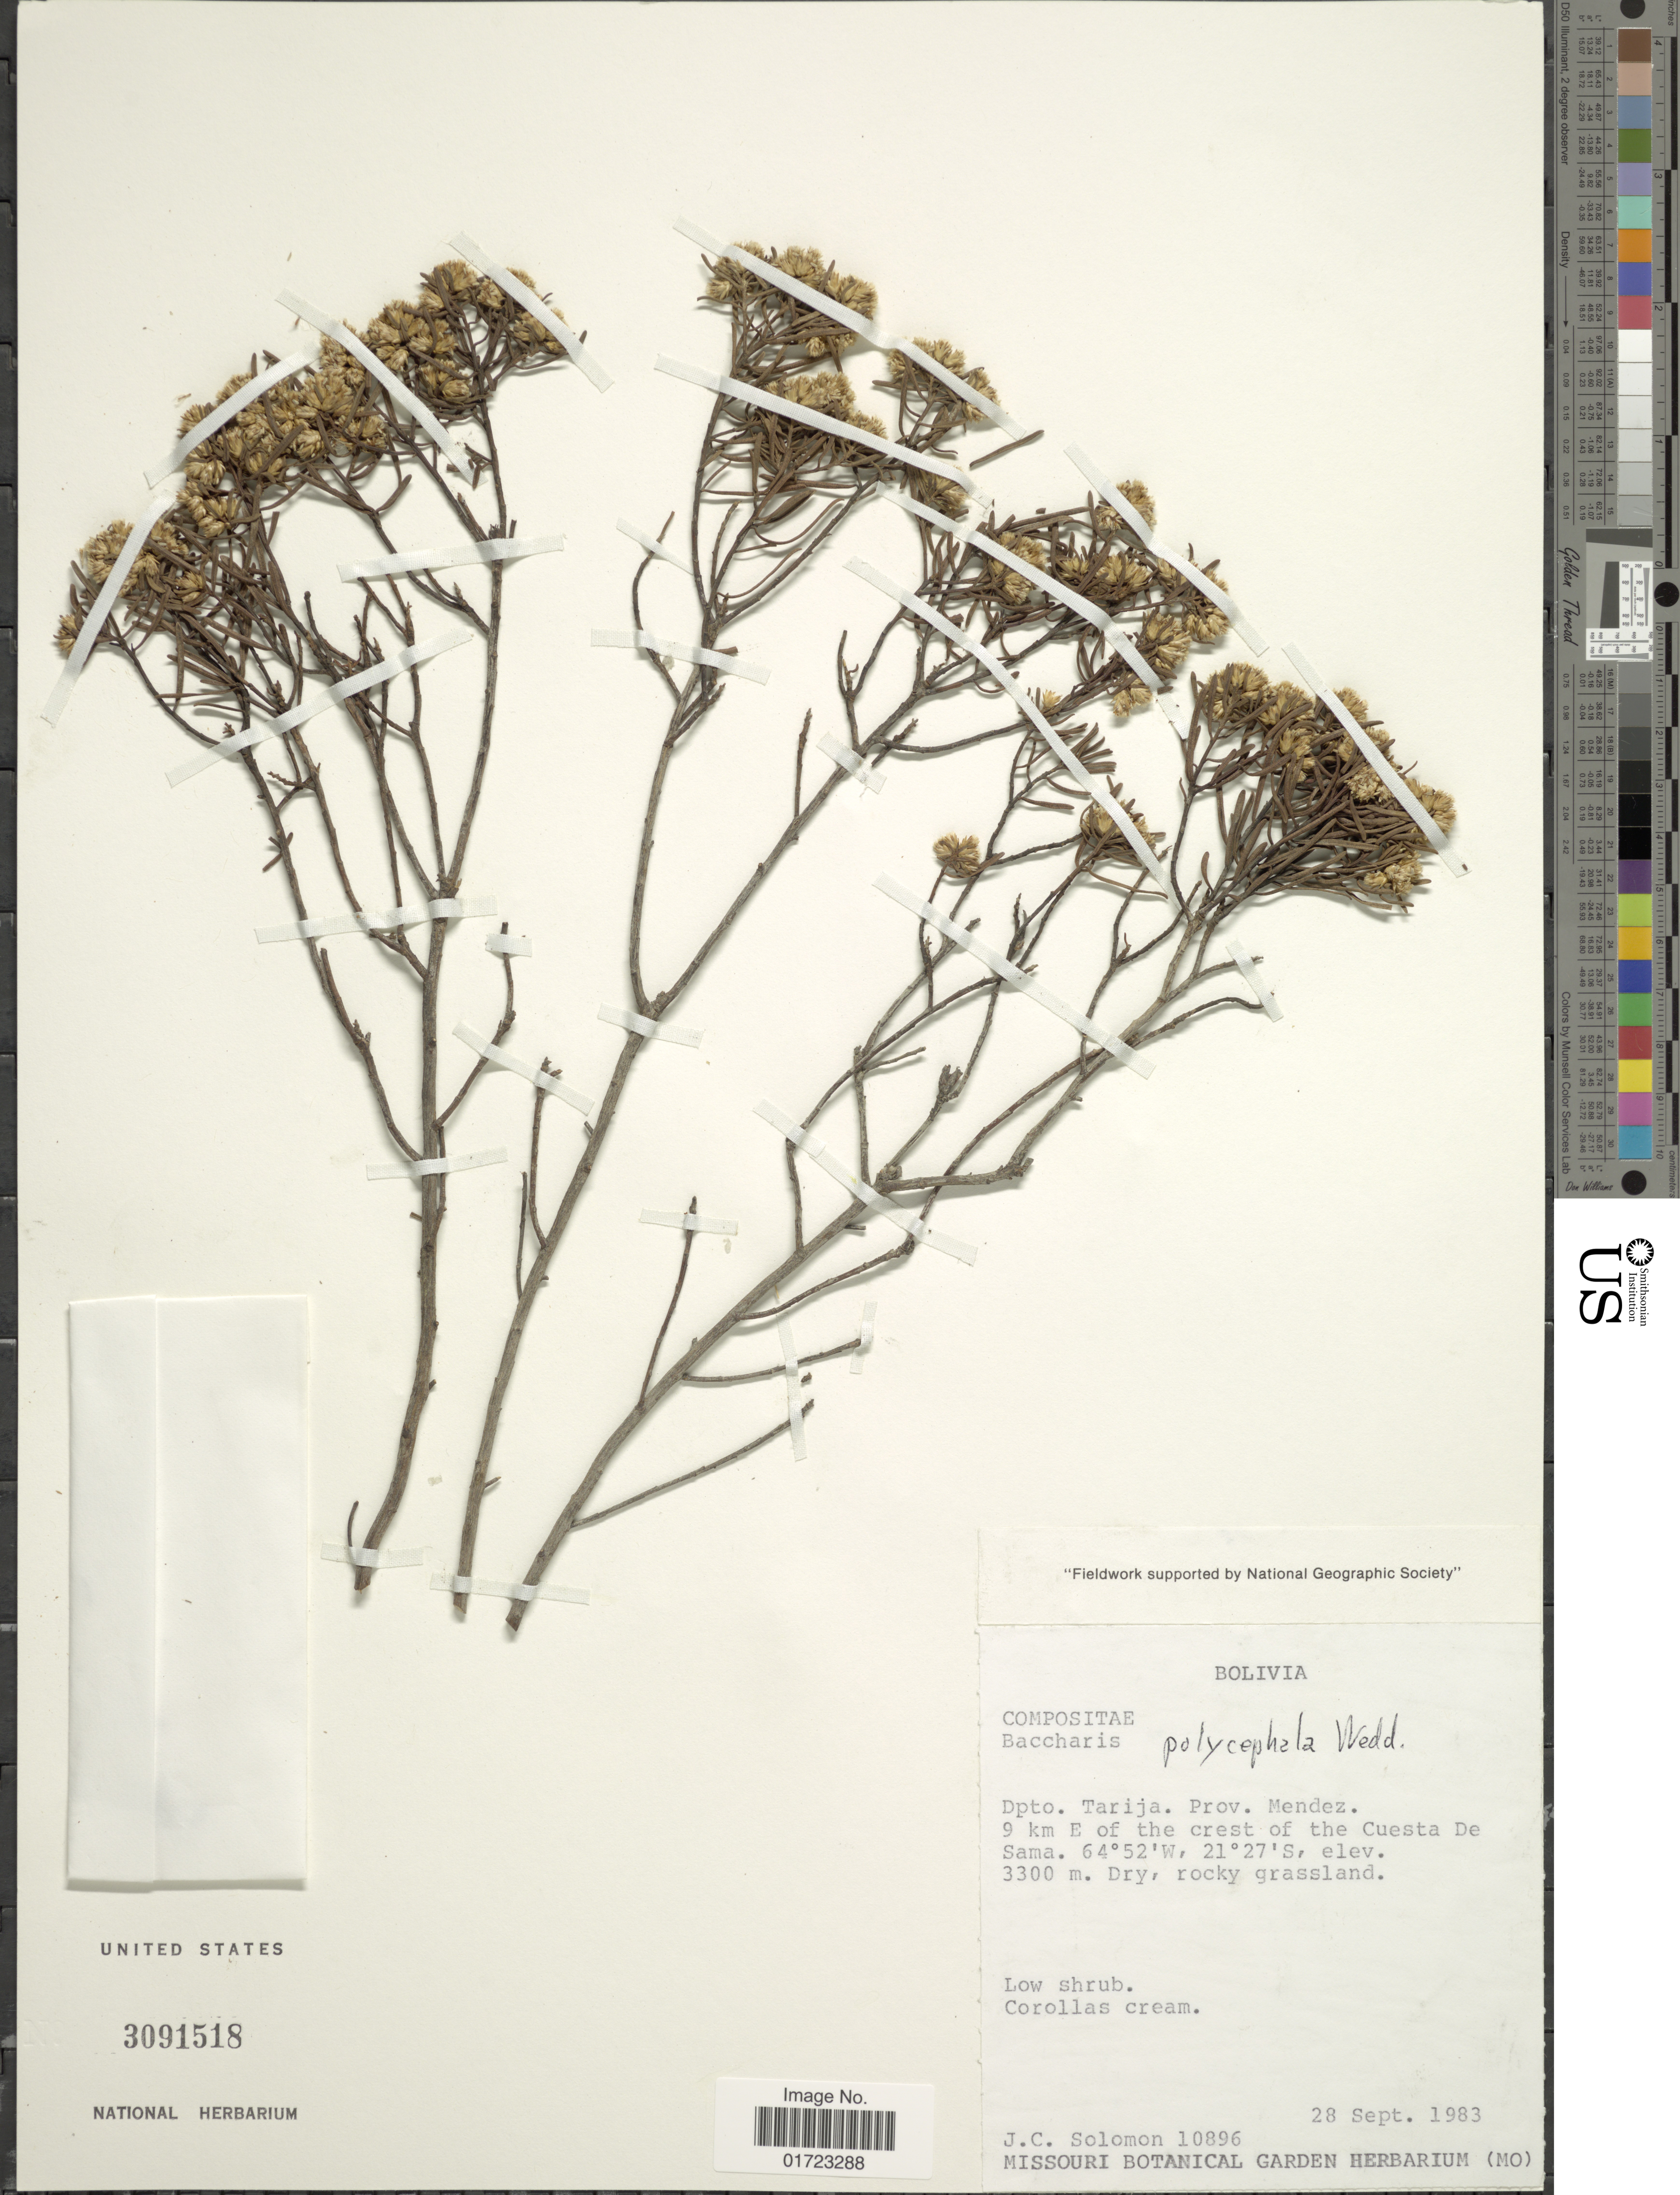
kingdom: Plantae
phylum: Tracheophyta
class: Magnoliopsida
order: Asterales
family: Asteraceae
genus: Baccharis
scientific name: Baccharis polycephala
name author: Wedd.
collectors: J. C. Solomon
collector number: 10896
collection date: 1983-09-28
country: Bolivia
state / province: Tarija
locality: Dpto. Tarija. Prov. Mendez. 9 km E of the crest of the Cuesta De Sama.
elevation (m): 3300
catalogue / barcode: US 3091518